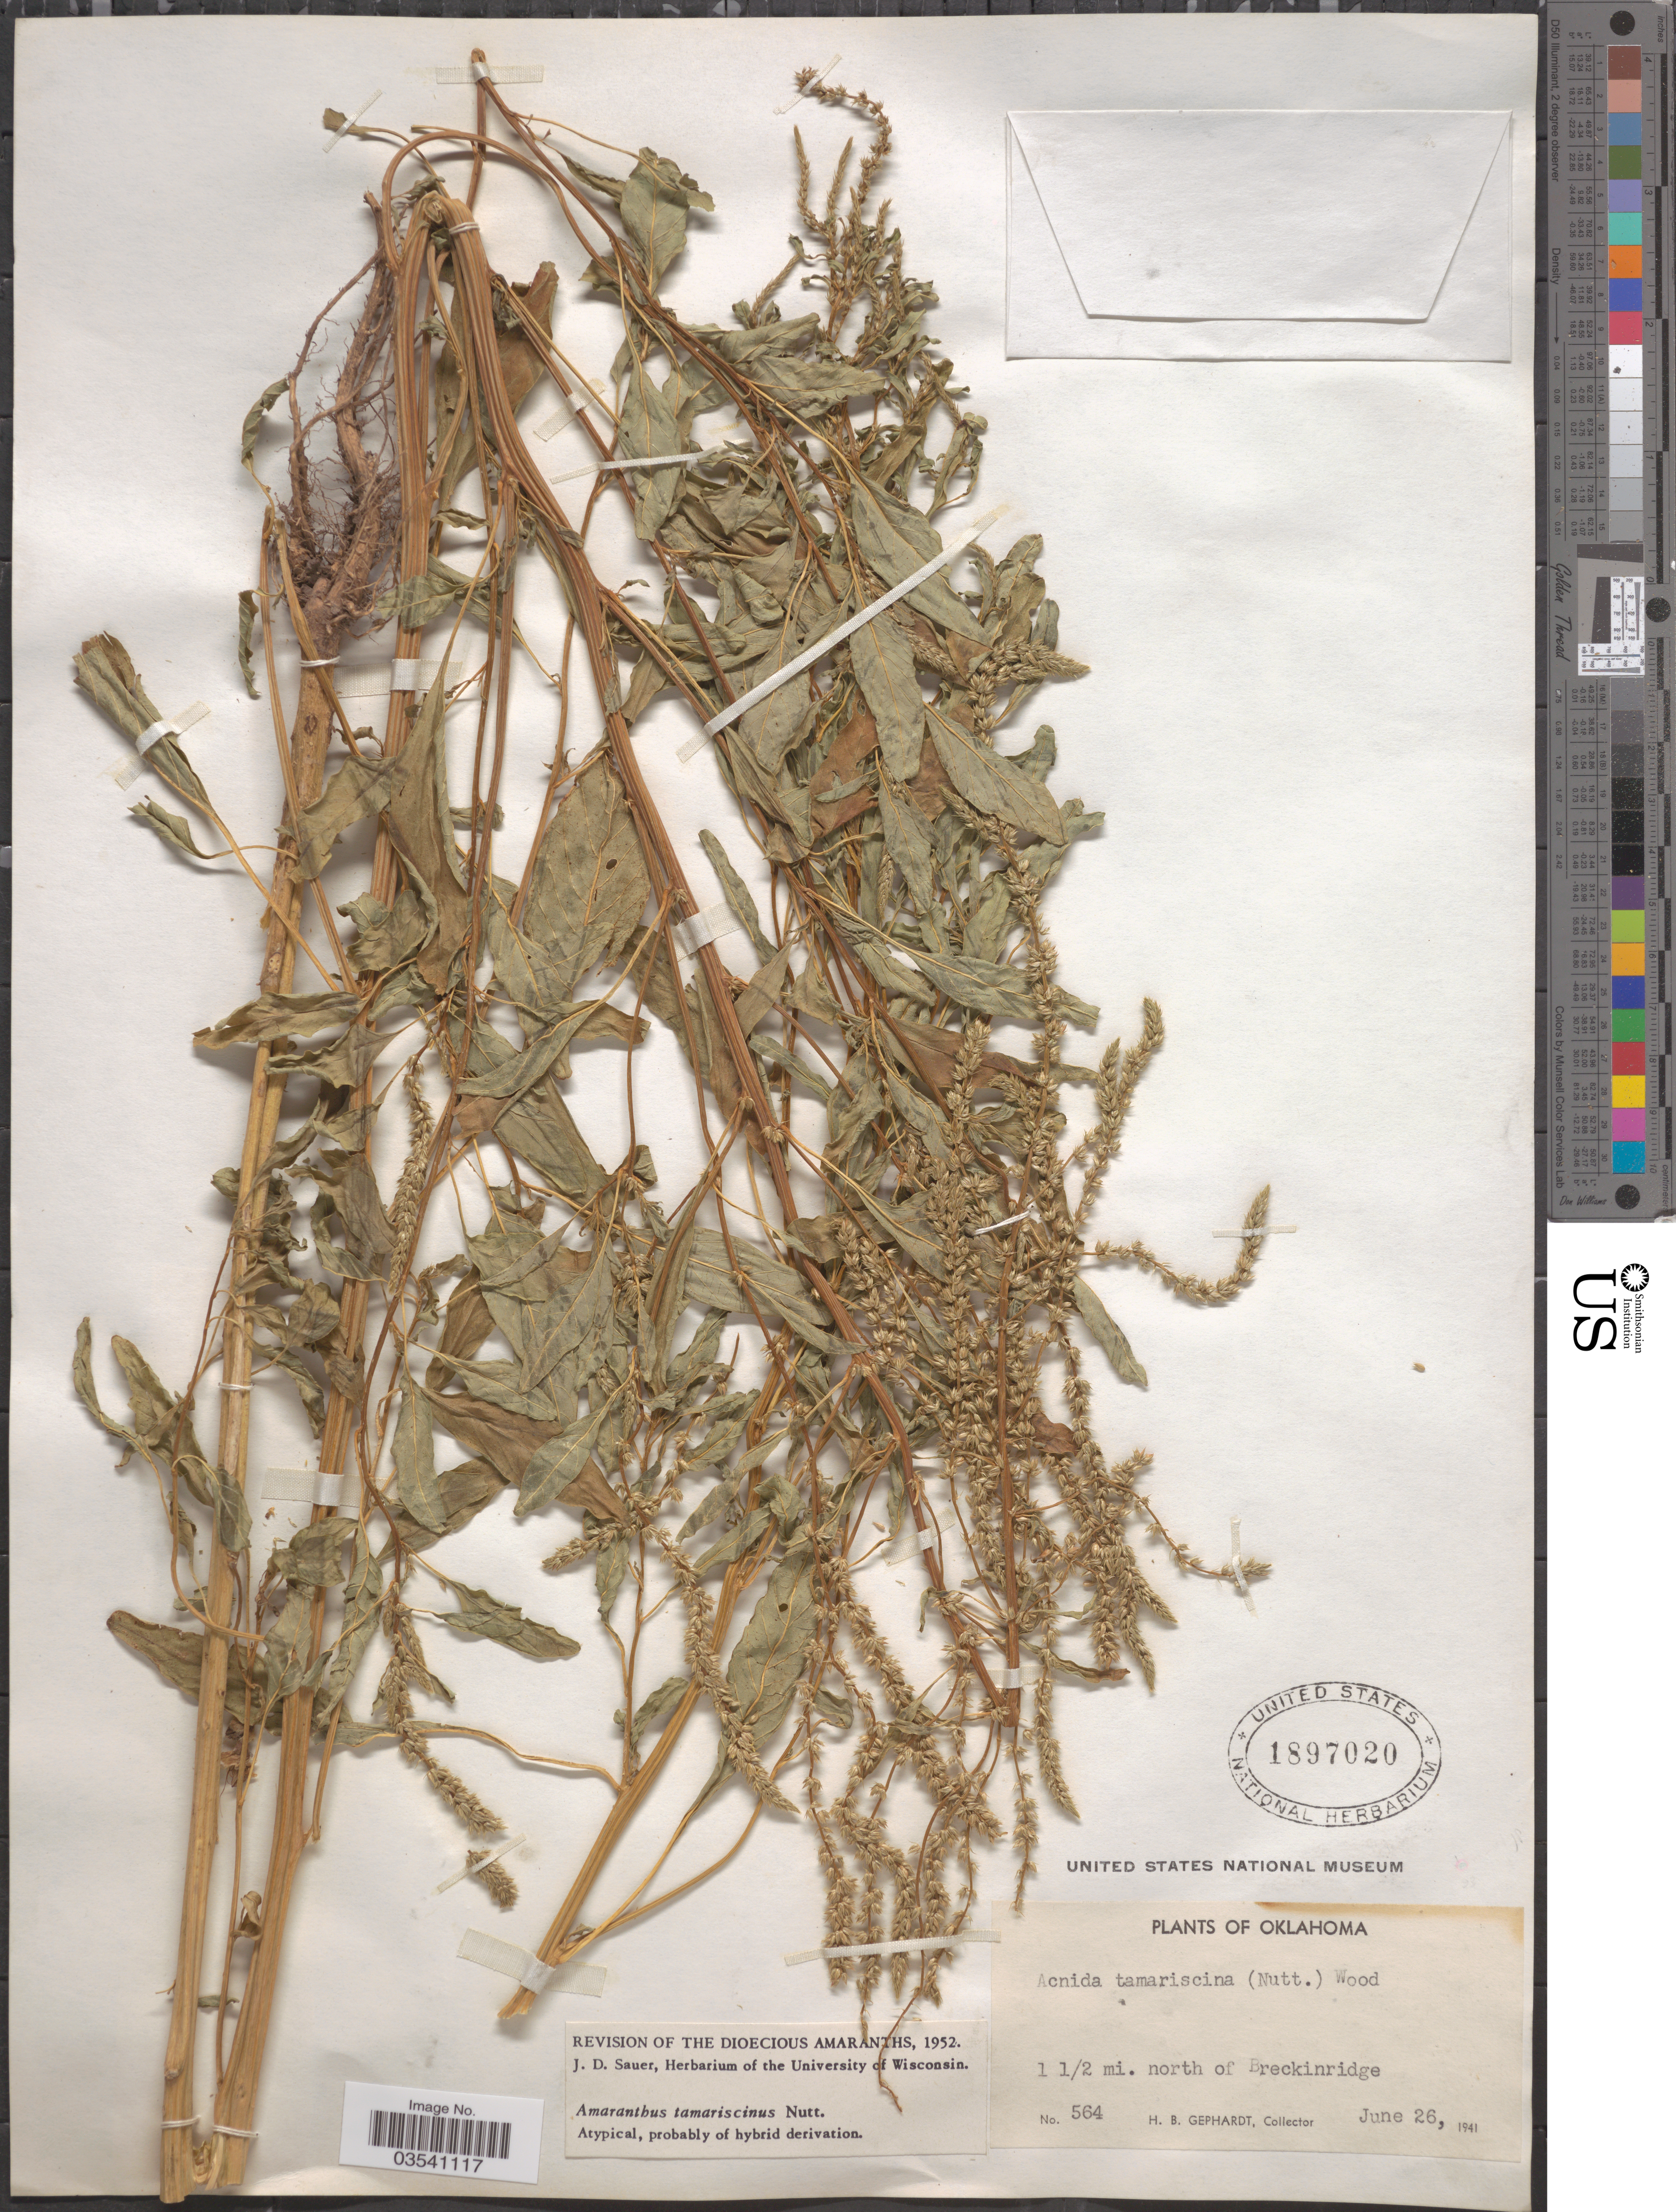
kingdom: Plantae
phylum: Tracheophyta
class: Magnoliopsida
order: Caryophyllales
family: Amaranthaceae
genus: Amaranthus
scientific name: Amaranthus tamariscinus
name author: Nutt.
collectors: H. Gephardt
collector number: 564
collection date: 1941-06-26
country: United States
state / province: Oklahoma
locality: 1½ mi. north of Breckinridge.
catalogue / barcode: US 1897020